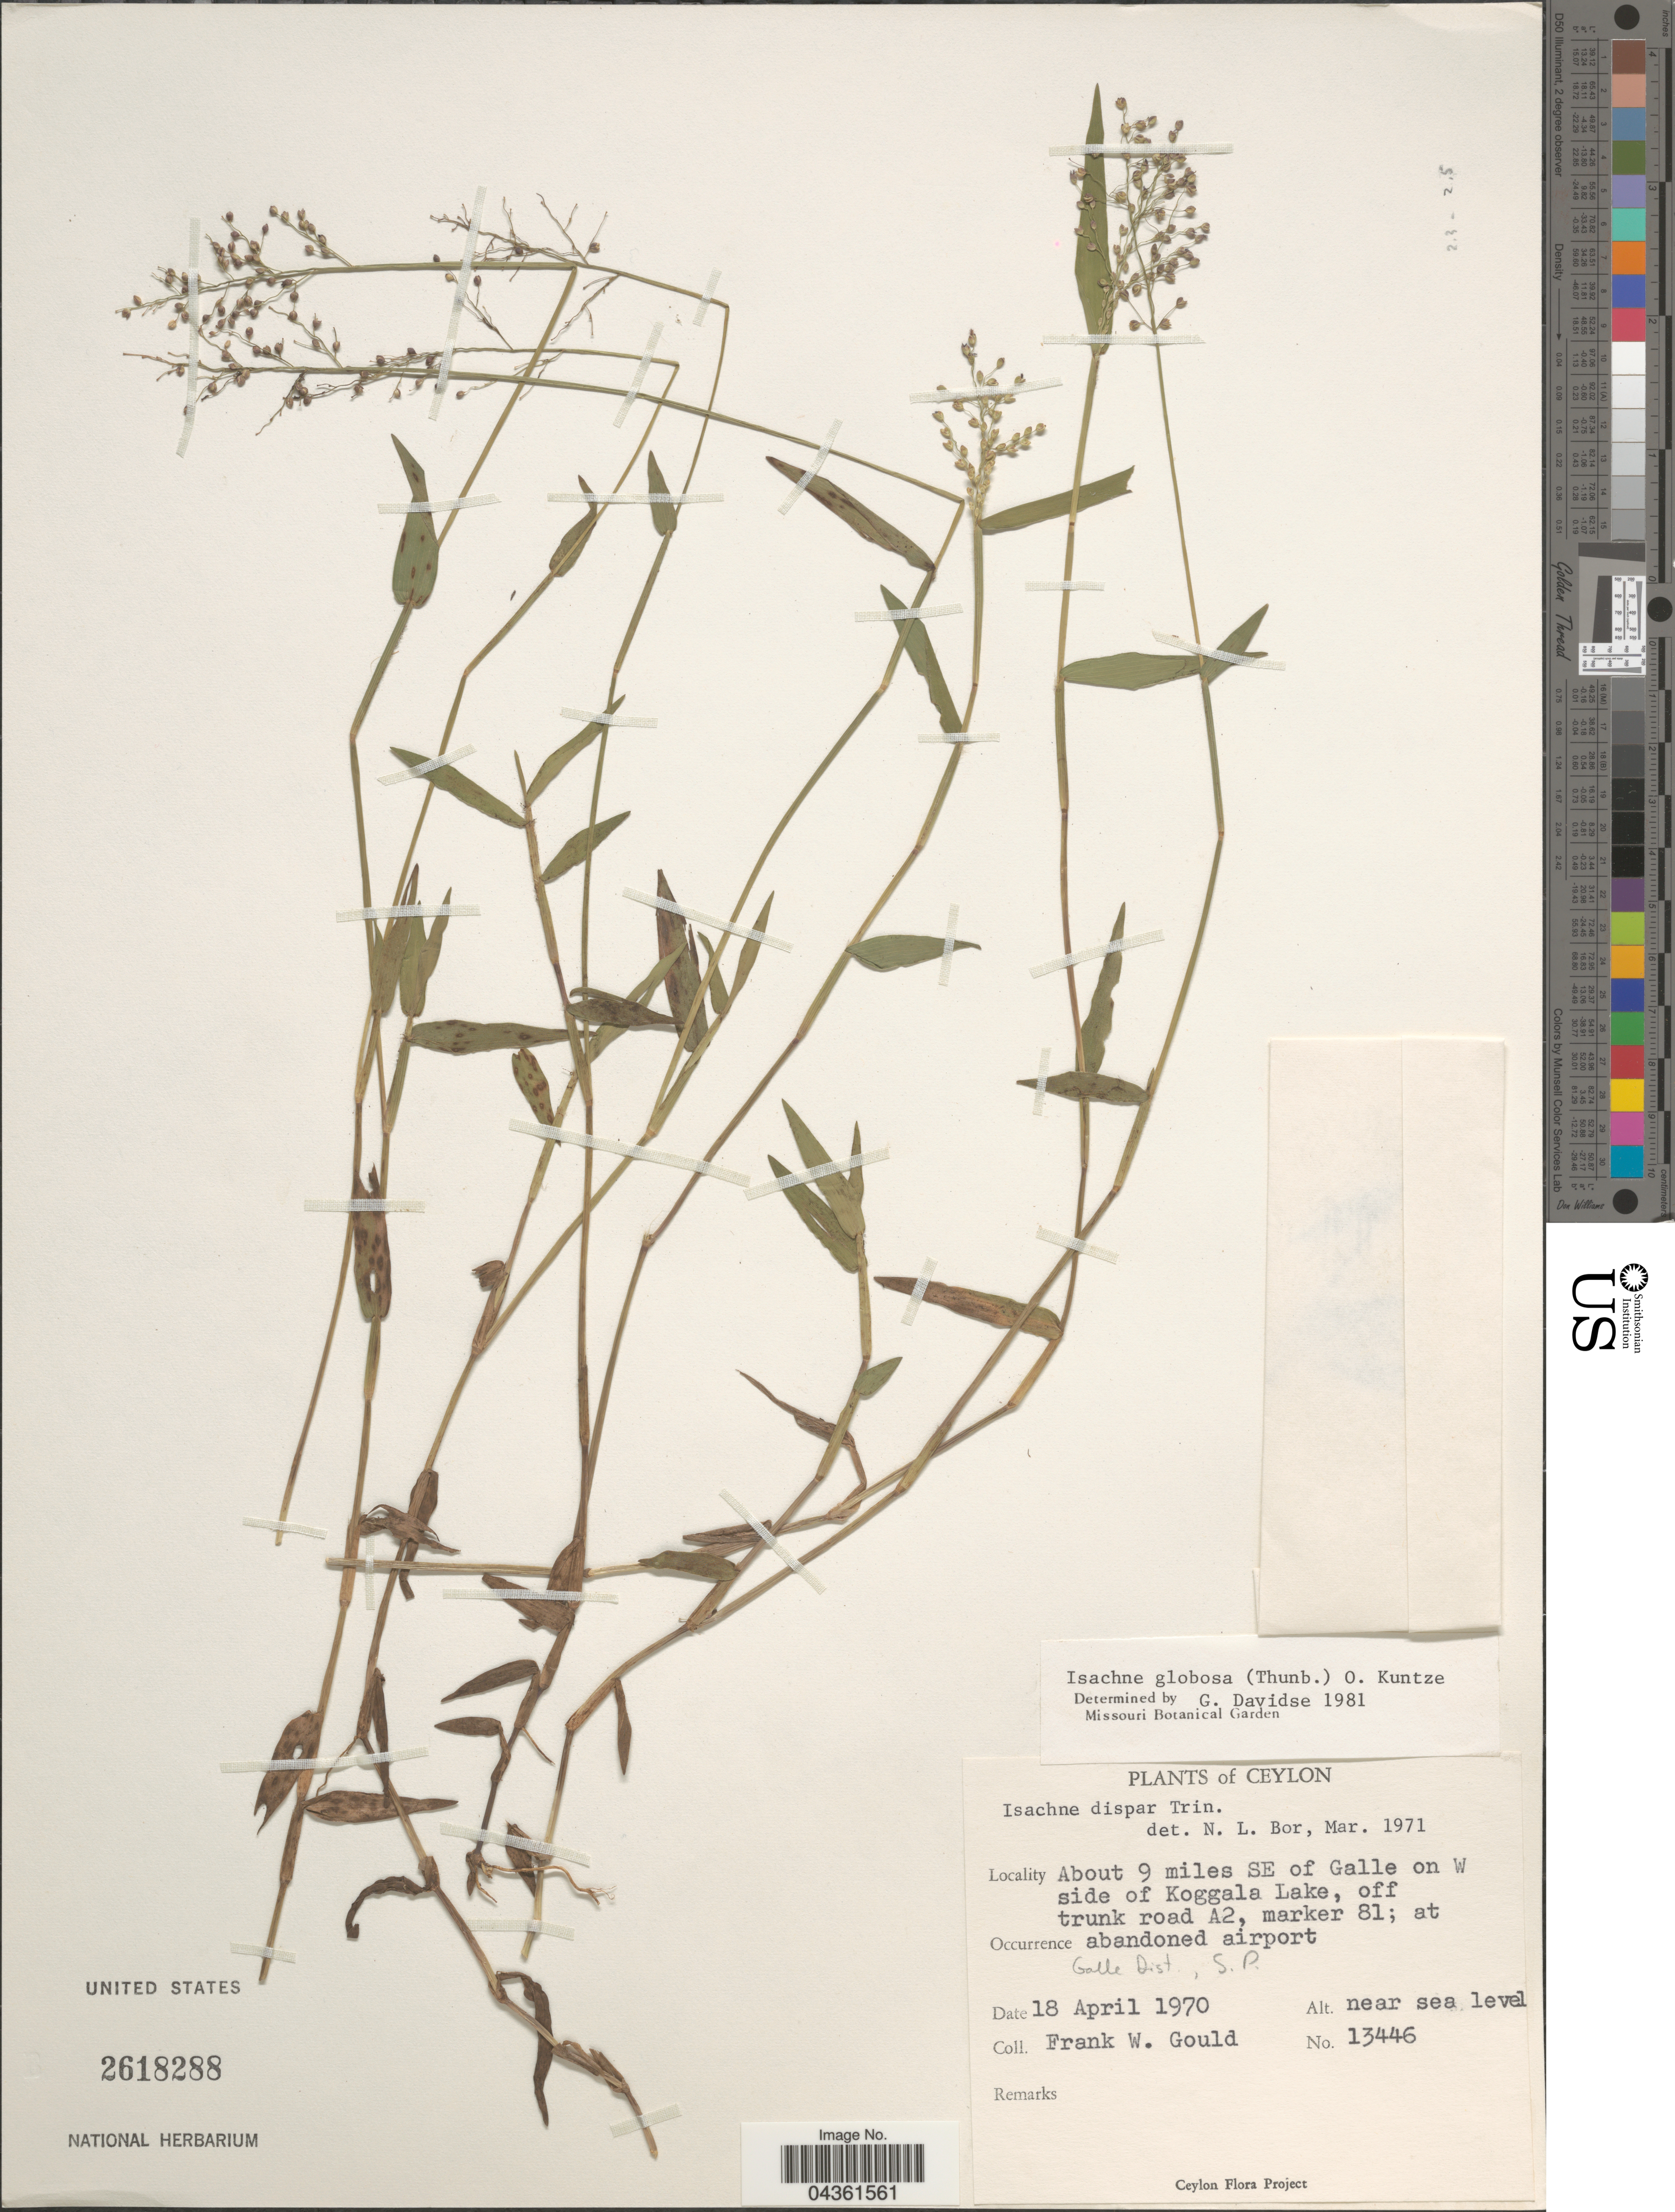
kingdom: Plantae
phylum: Tracheophyta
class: Liliopsida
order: Poales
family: Poaceae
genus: Isachne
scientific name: Isachne globosa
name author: (Thunb.) Kuntze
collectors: F. W. Gould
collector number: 13446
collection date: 1970-04-18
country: Sri Lanka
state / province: Southern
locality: Ceylon. About 9 miles SE of Galle on W side of Koggala Lake, off trunk road A2, marker 81. Galle Dist. , S.P.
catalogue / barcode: US 2618288